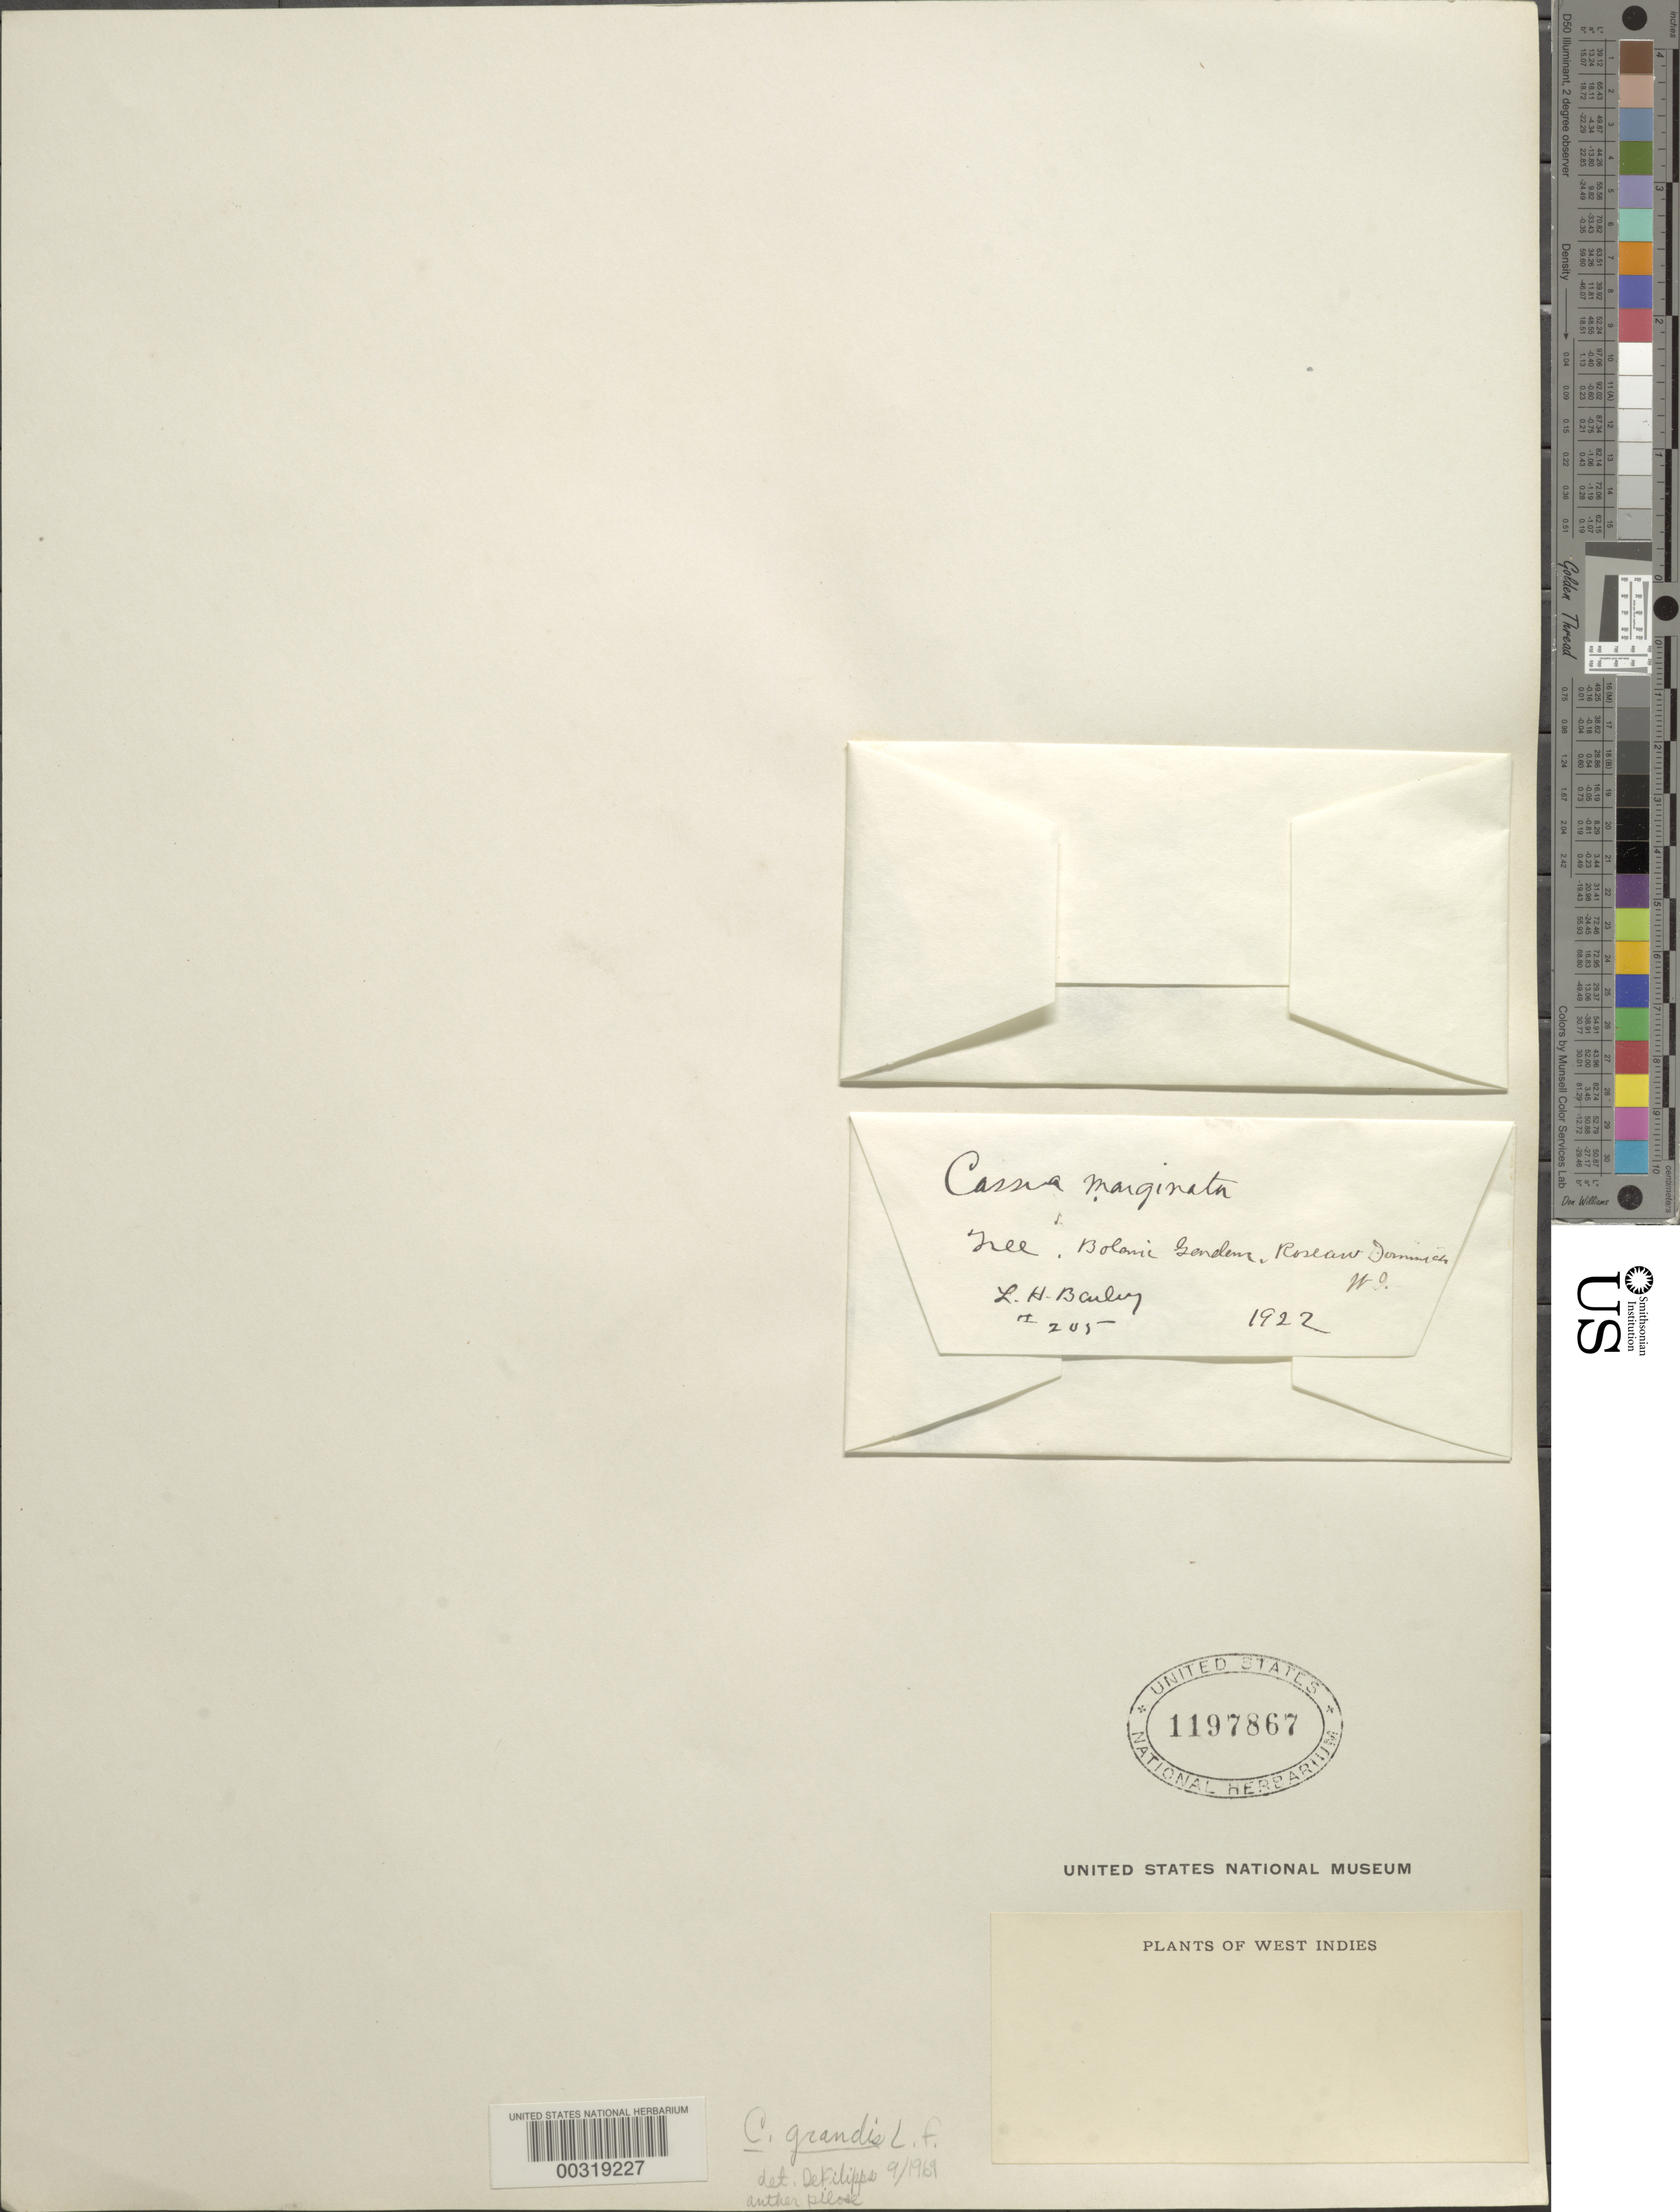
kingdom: Plantae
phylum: Tracheophyta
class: Magnoliopsida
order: Fabales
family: Fabaceae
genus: Cassia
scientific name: Cassia grandis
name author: L. f.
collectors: L. H. Bailey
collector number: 205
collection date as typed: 1922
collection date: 1922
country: Dominica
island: Dominica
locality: Botanic garden, roselaw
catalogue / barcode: US 1197867